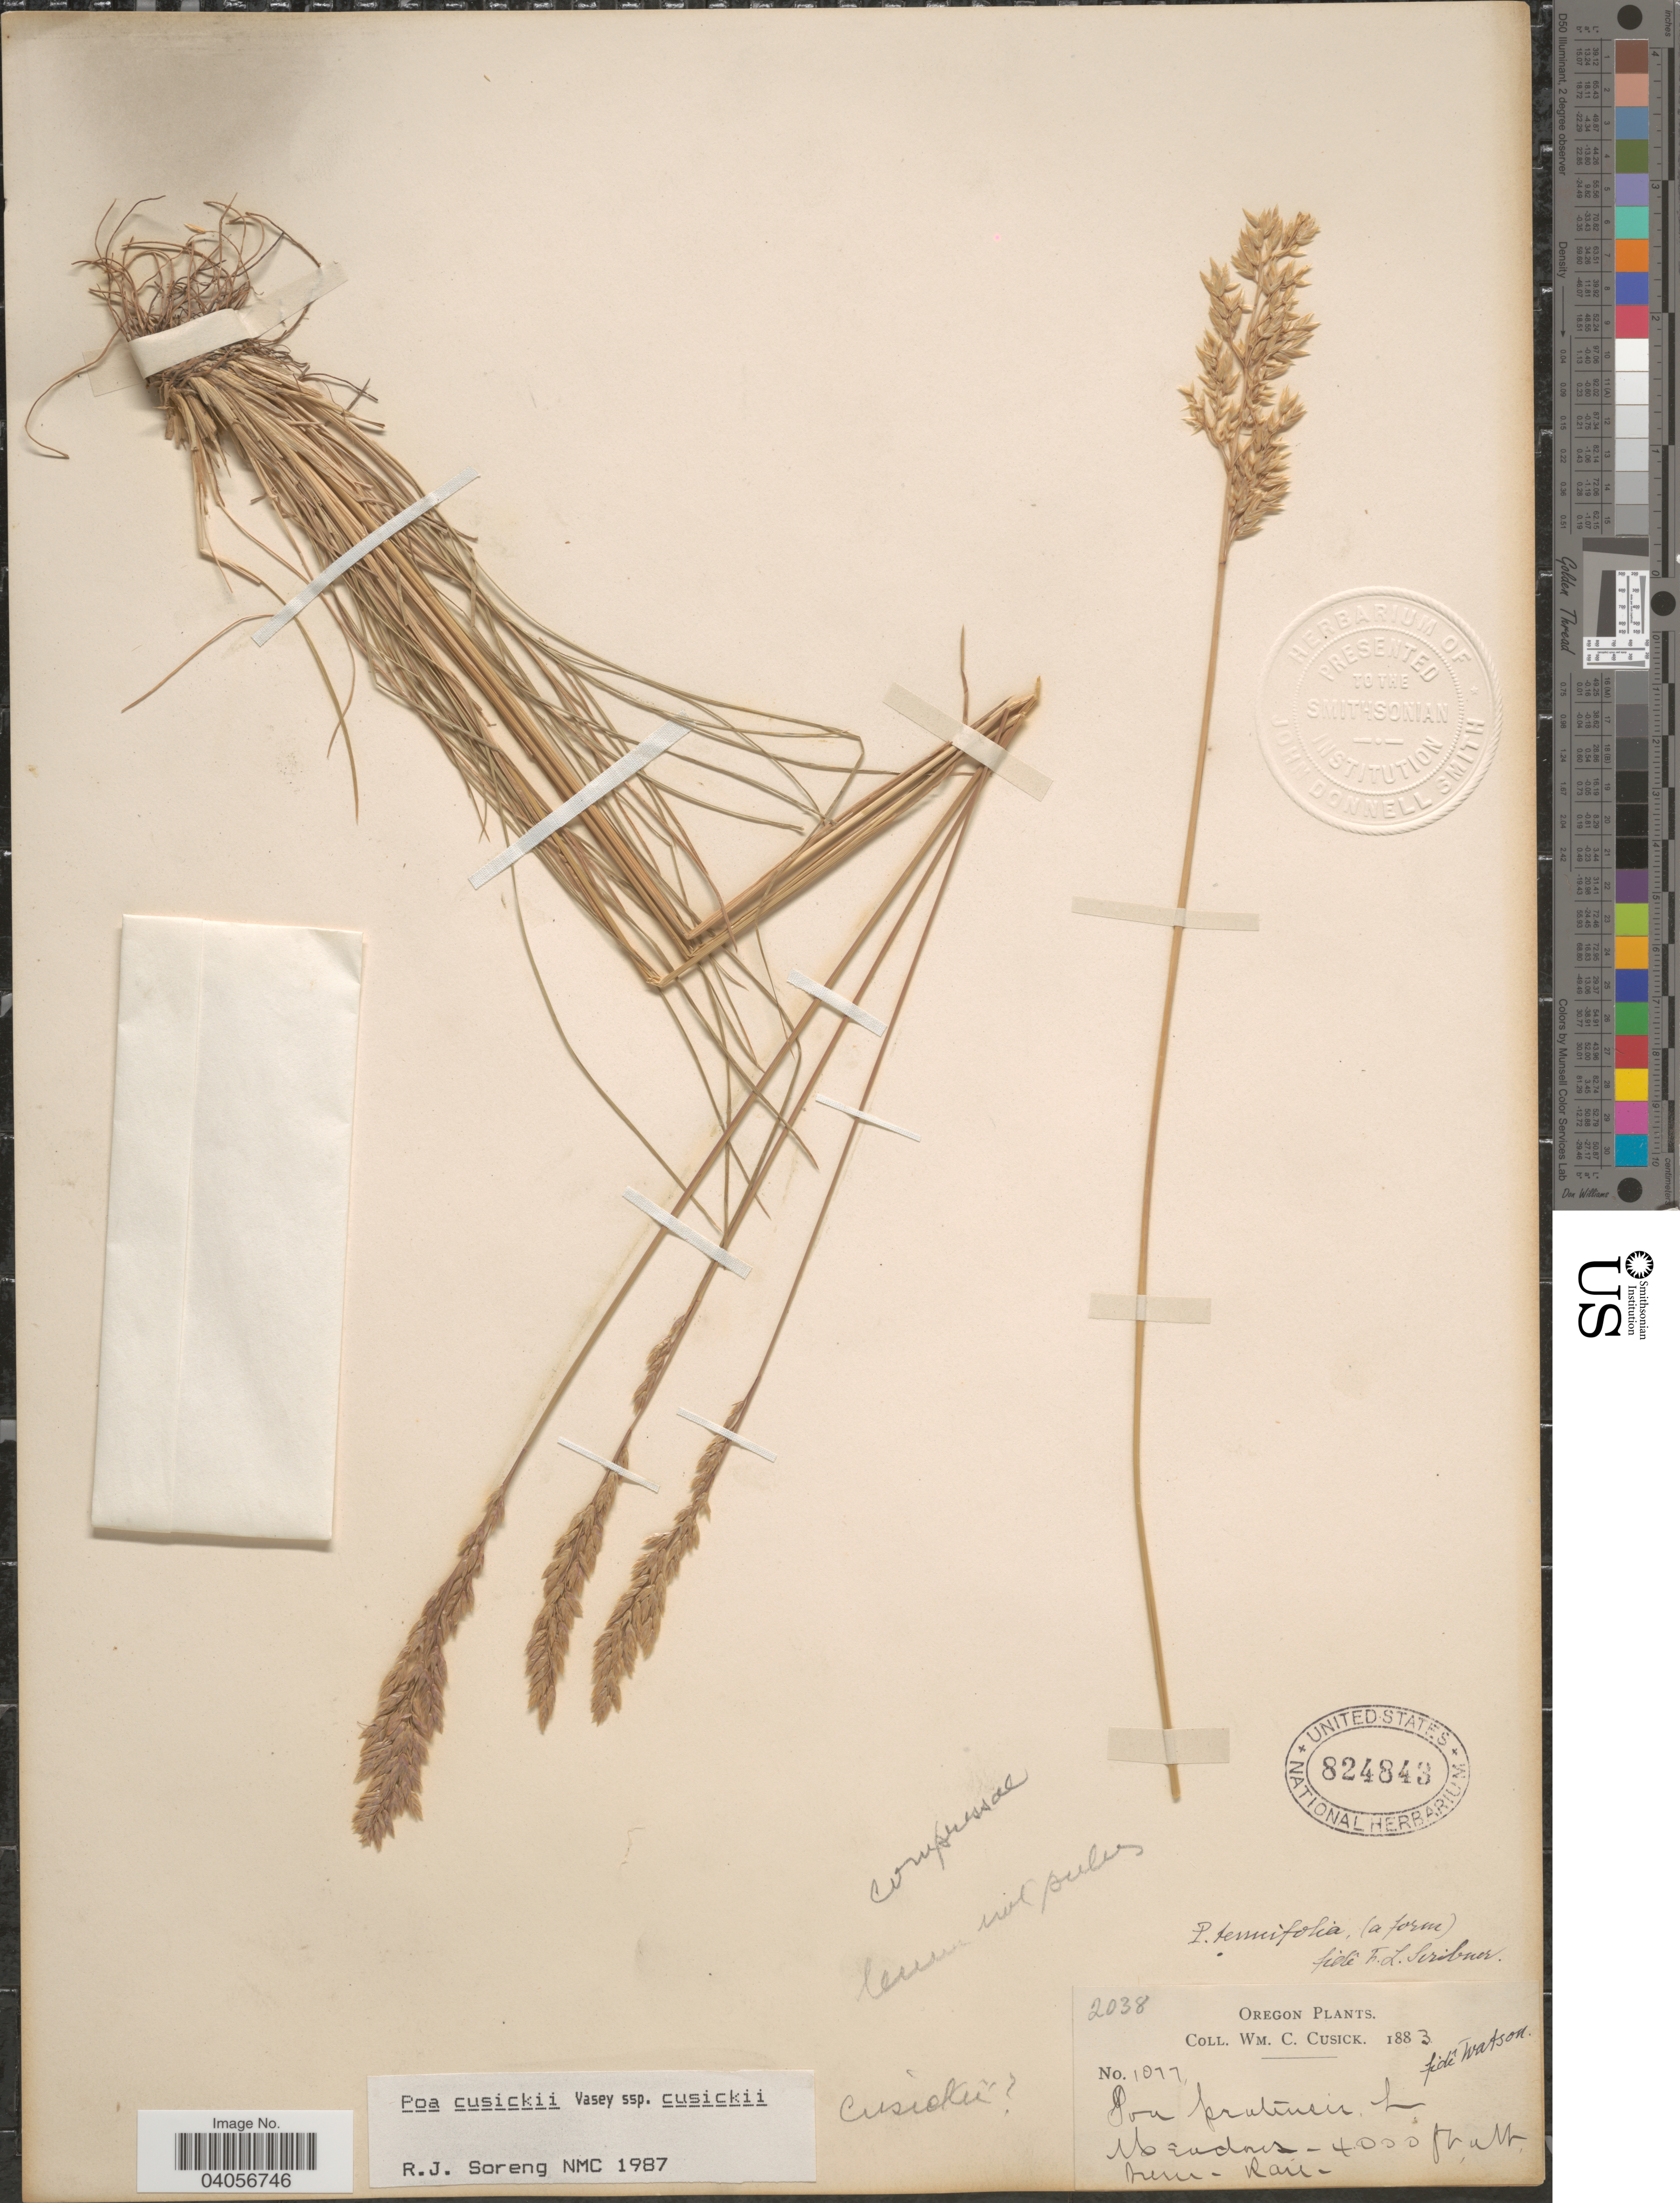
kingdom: Plantae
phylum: Tracheophyta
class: Liliopsida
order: Poales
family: Poaceae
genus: Poa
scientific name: Poa cusickii subsp. cusickii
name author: Vasey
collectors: W. C. Cusick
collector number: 1077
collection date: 1883-06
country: United States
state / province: Oregon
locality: Meadows.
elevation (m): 1219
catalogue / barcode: US 824843